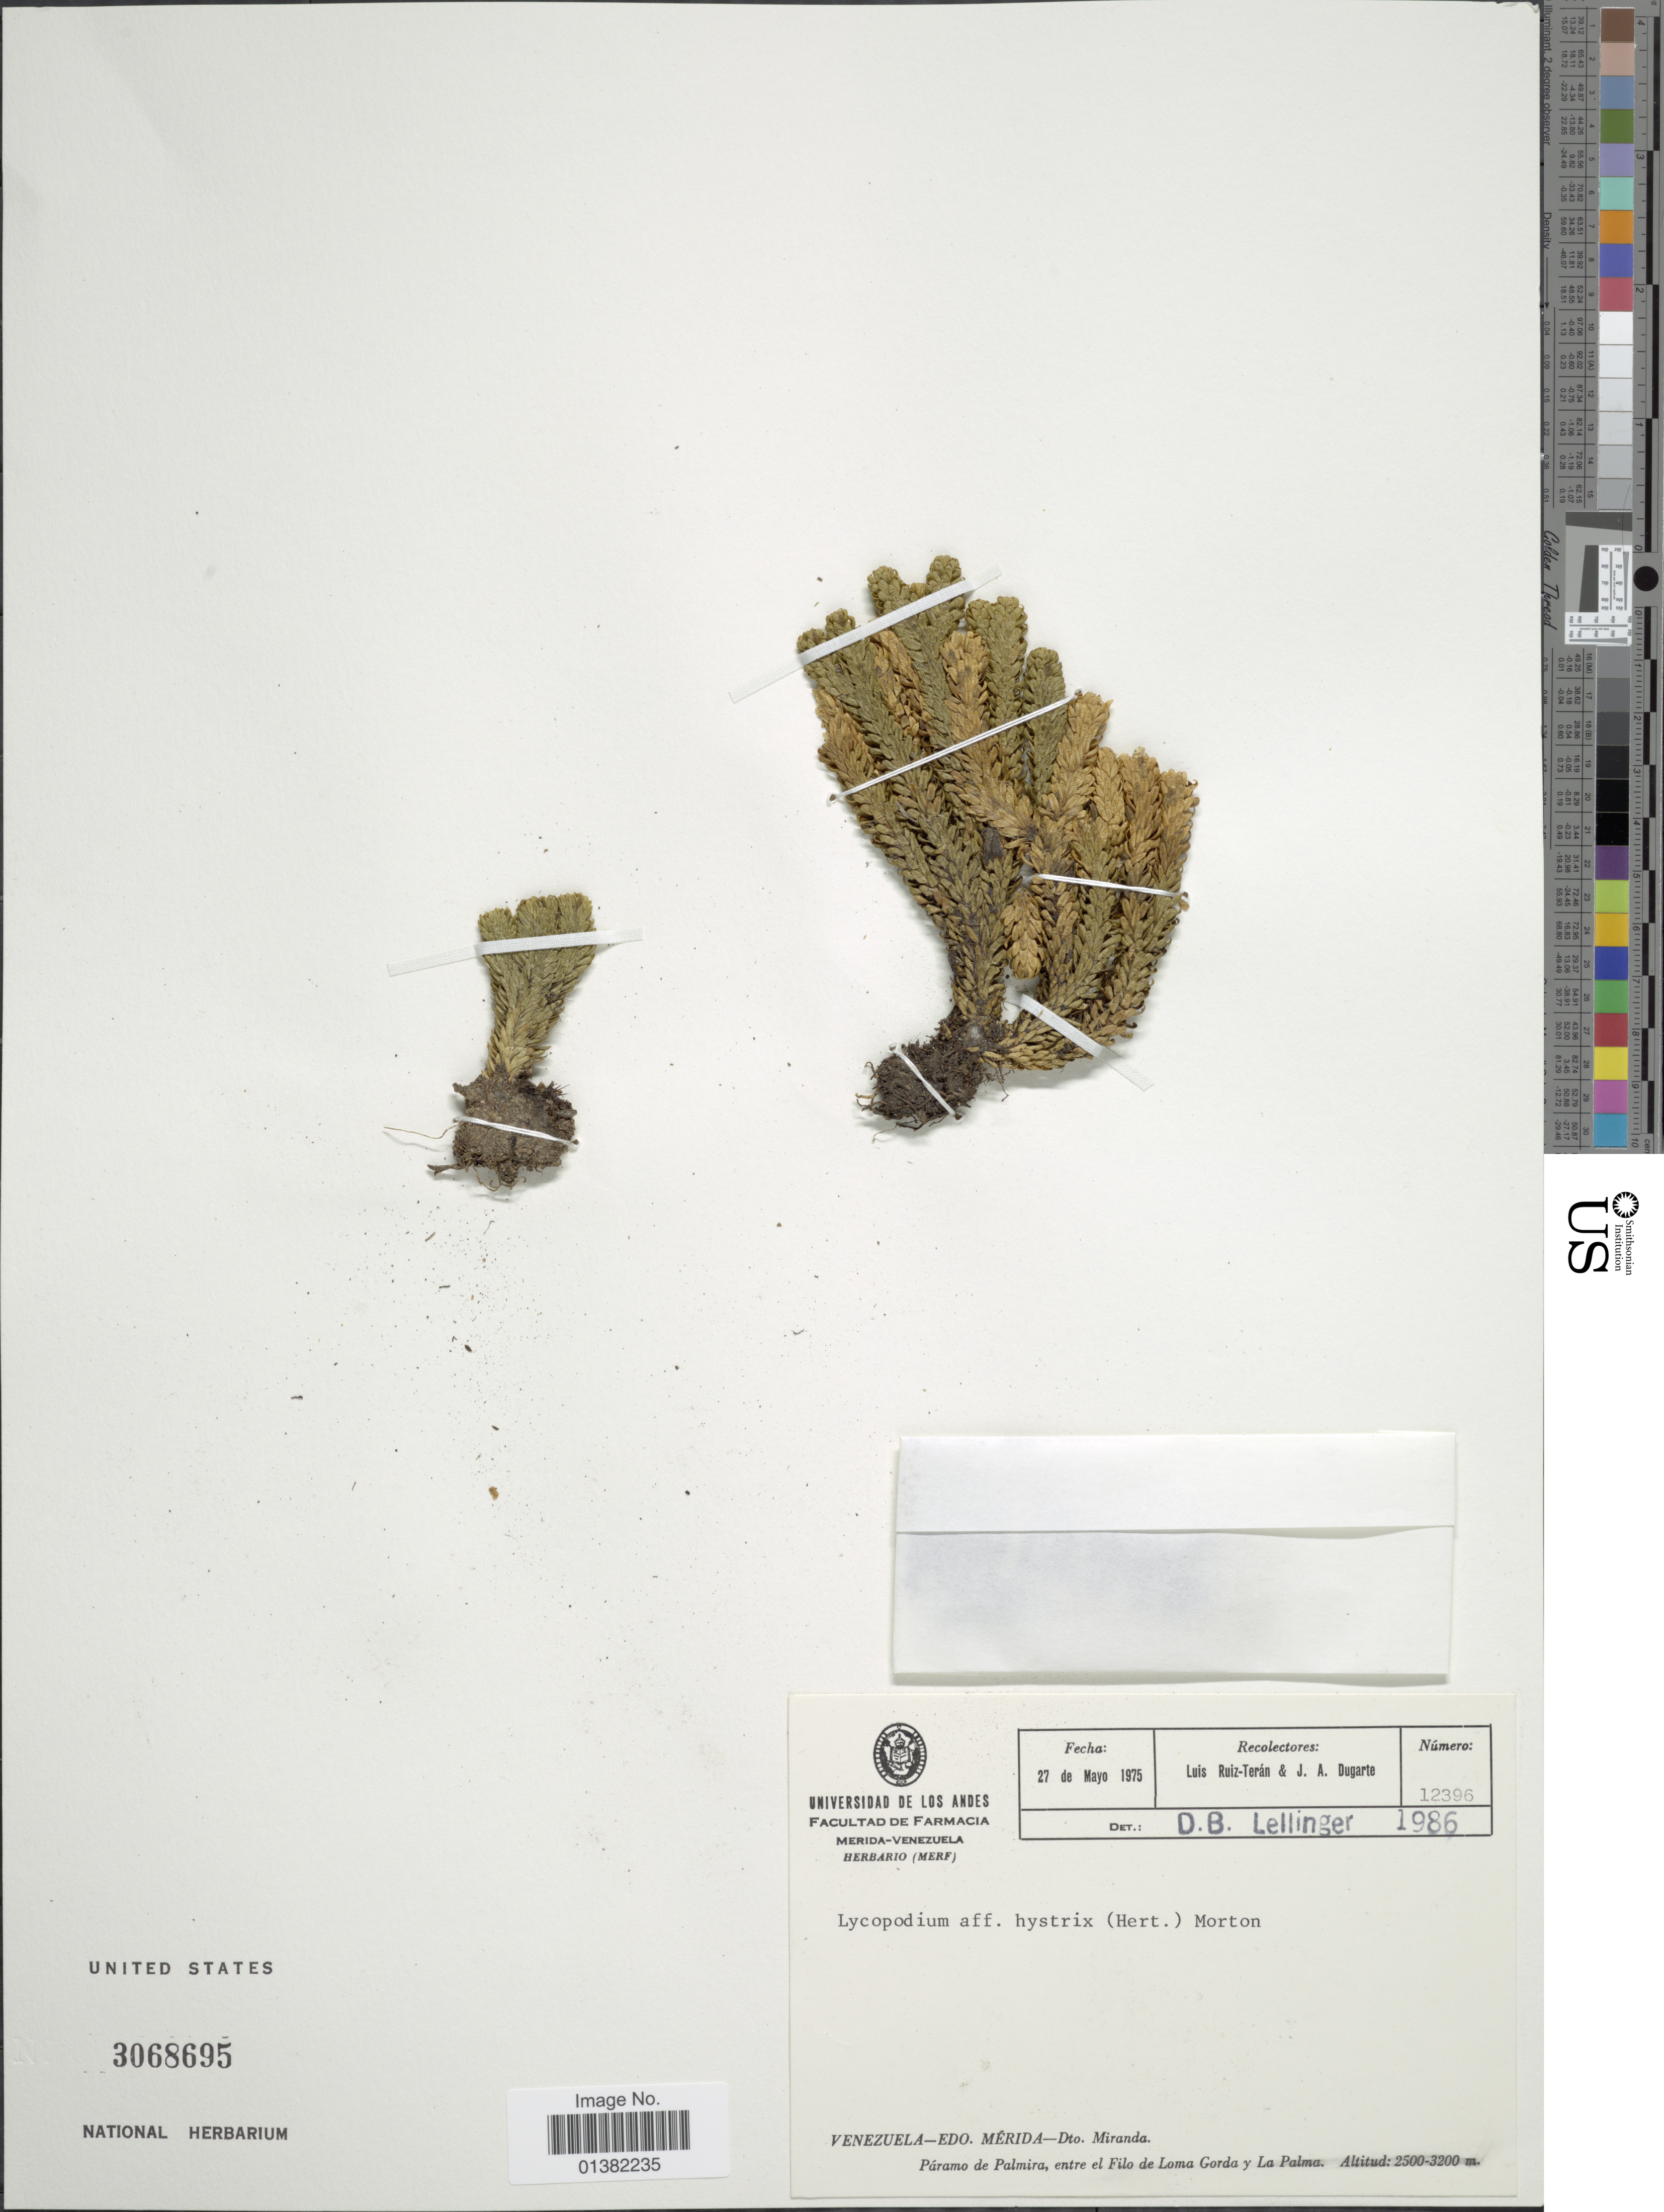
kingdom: Plantae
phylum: Tracheophyta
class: Lycopodiopsida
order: Lycopodiales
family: Lycopodiaceae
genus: Phlegmariurus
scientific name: Phlegmariurus hystrix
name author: (Herter) B. Øllg.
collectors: L. E. Ruíz-Terán & J. Dugarte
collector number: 12396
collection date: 1975-05-27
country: Venezuela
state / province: Mérida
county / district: Miranda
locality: Dto. Miranda, Páramo de Palmira, entre el Filo de Loma Gorda y La Palma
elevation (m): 2500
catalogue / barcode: US 3068695